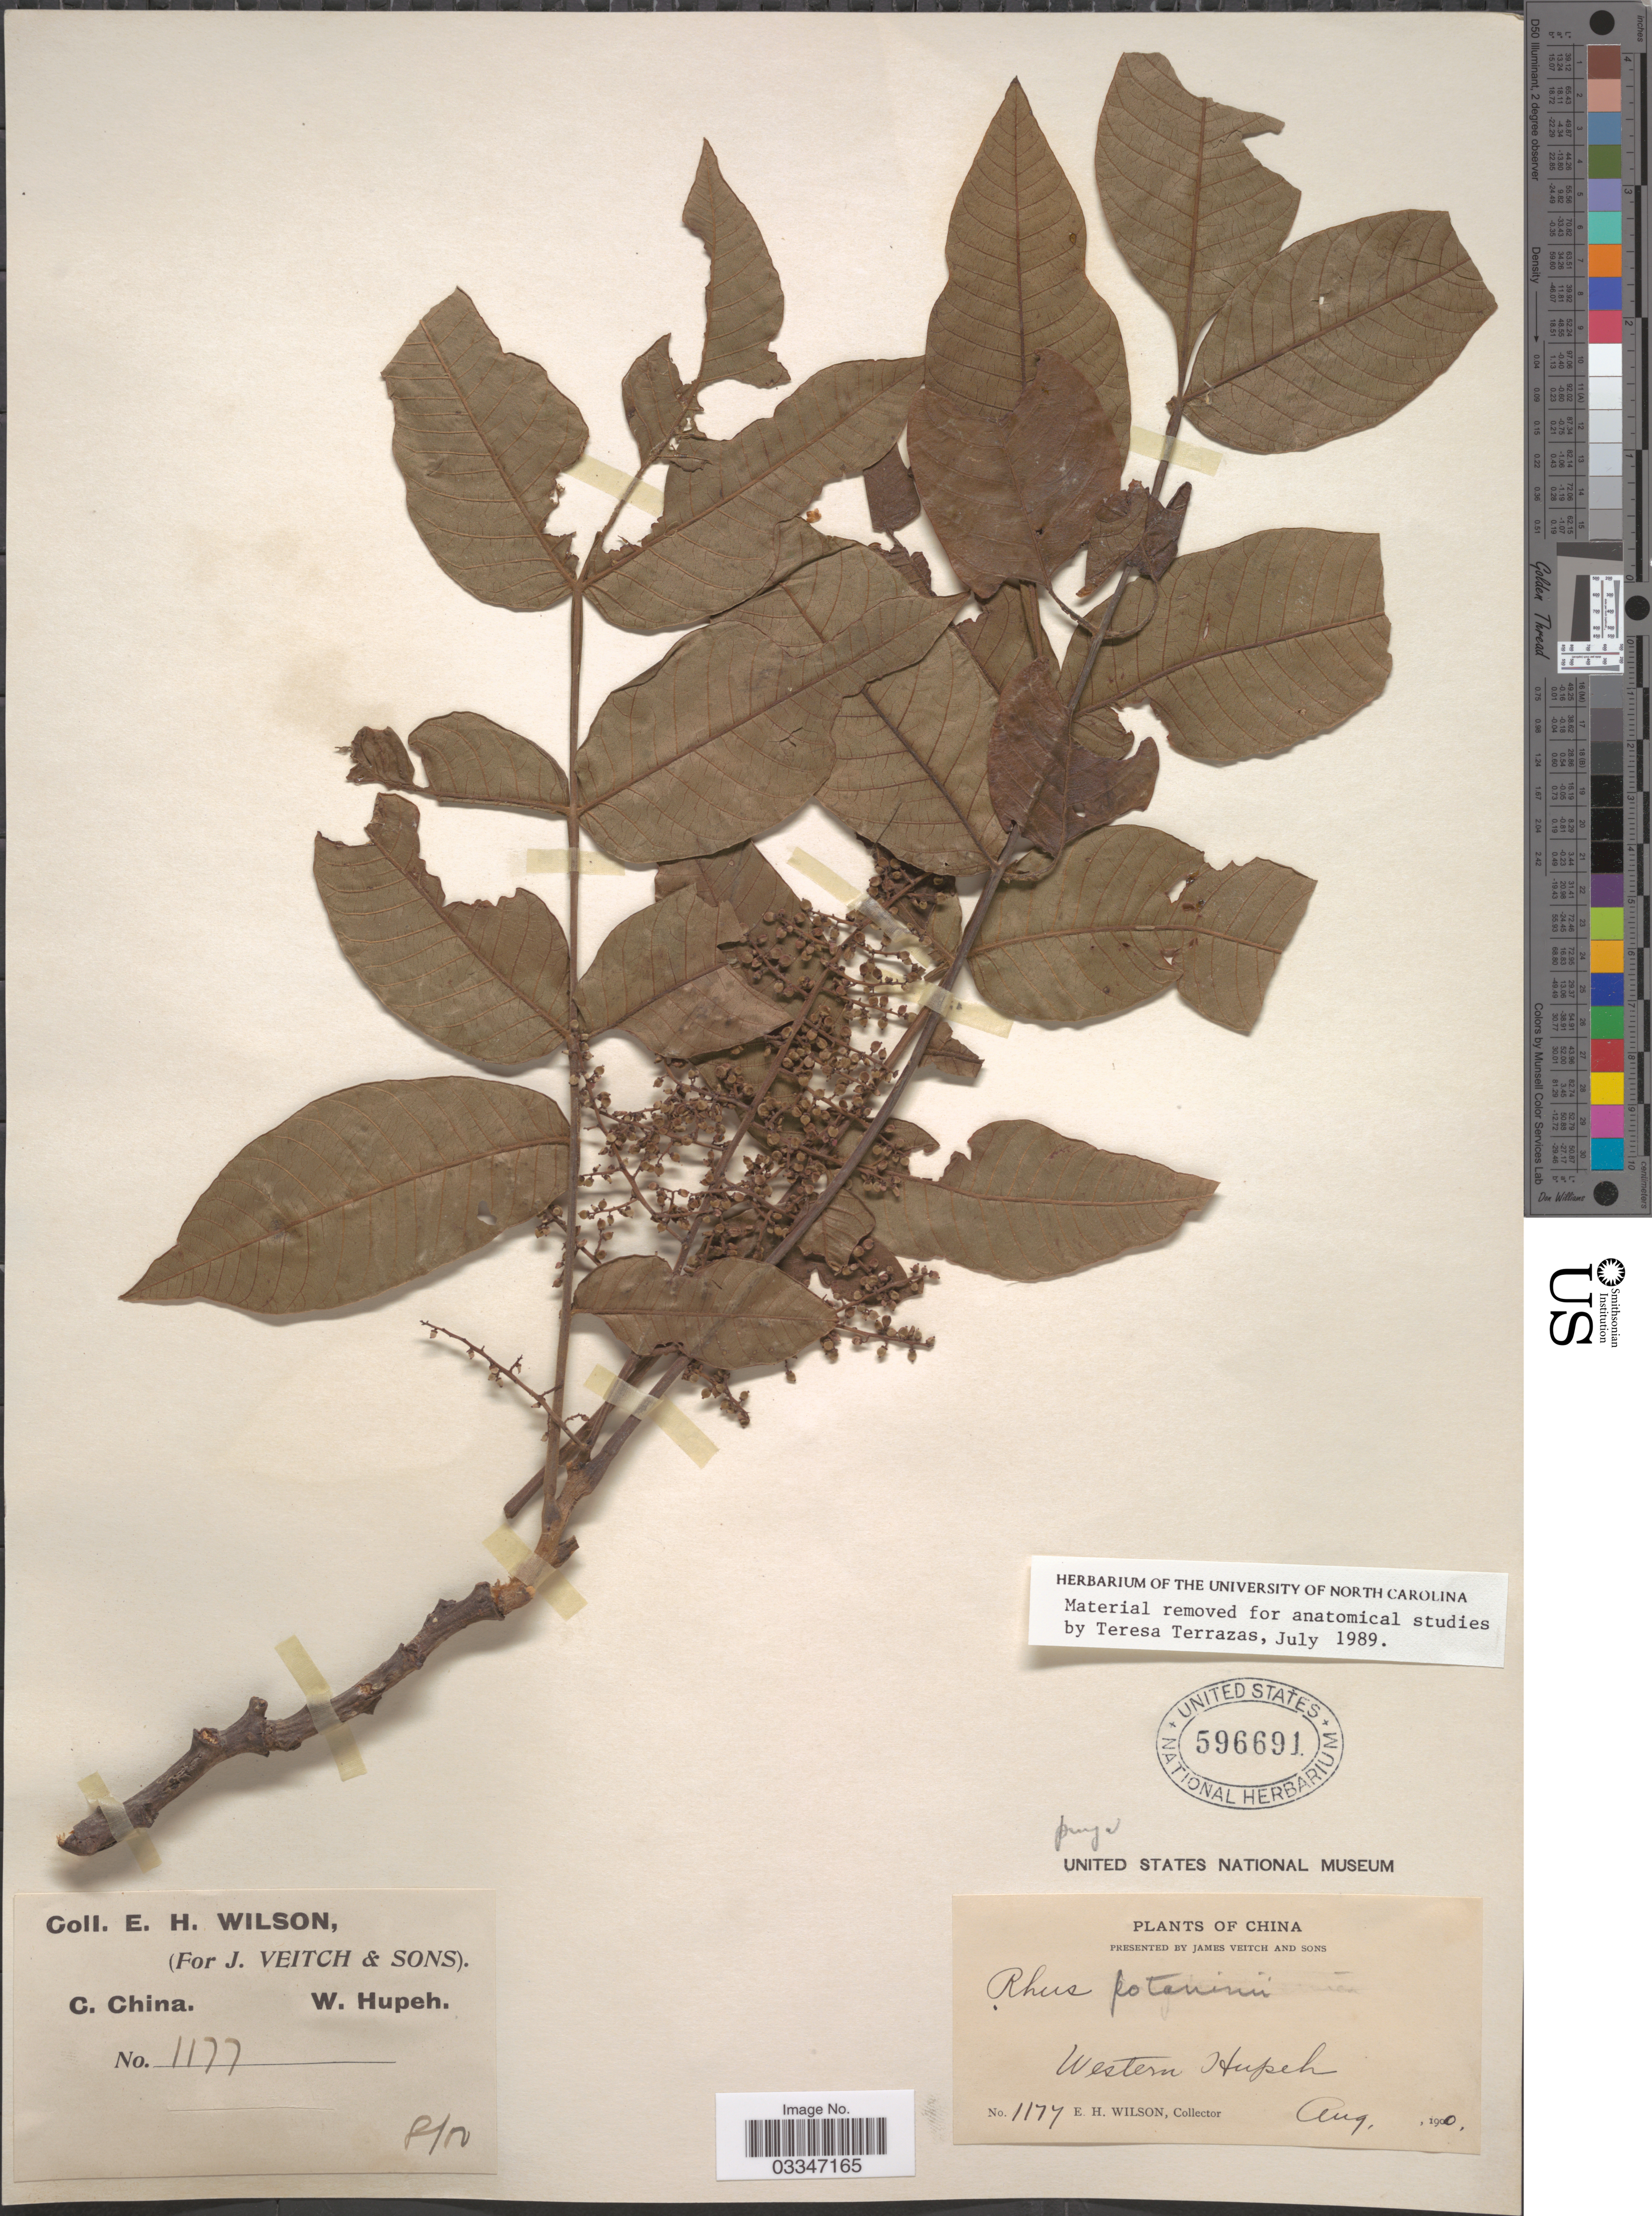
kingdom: Plantae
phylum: Tracheophyta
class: Magnoliopsida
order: Sapindales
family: Anacardiaceae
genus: Rhus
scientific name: Rhus potaninii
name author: Maxim.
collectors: E. Wilson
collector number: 177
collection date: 1900-08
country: China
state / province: Hubei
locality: C. China. Western Hupeh.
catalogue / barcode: US 596691